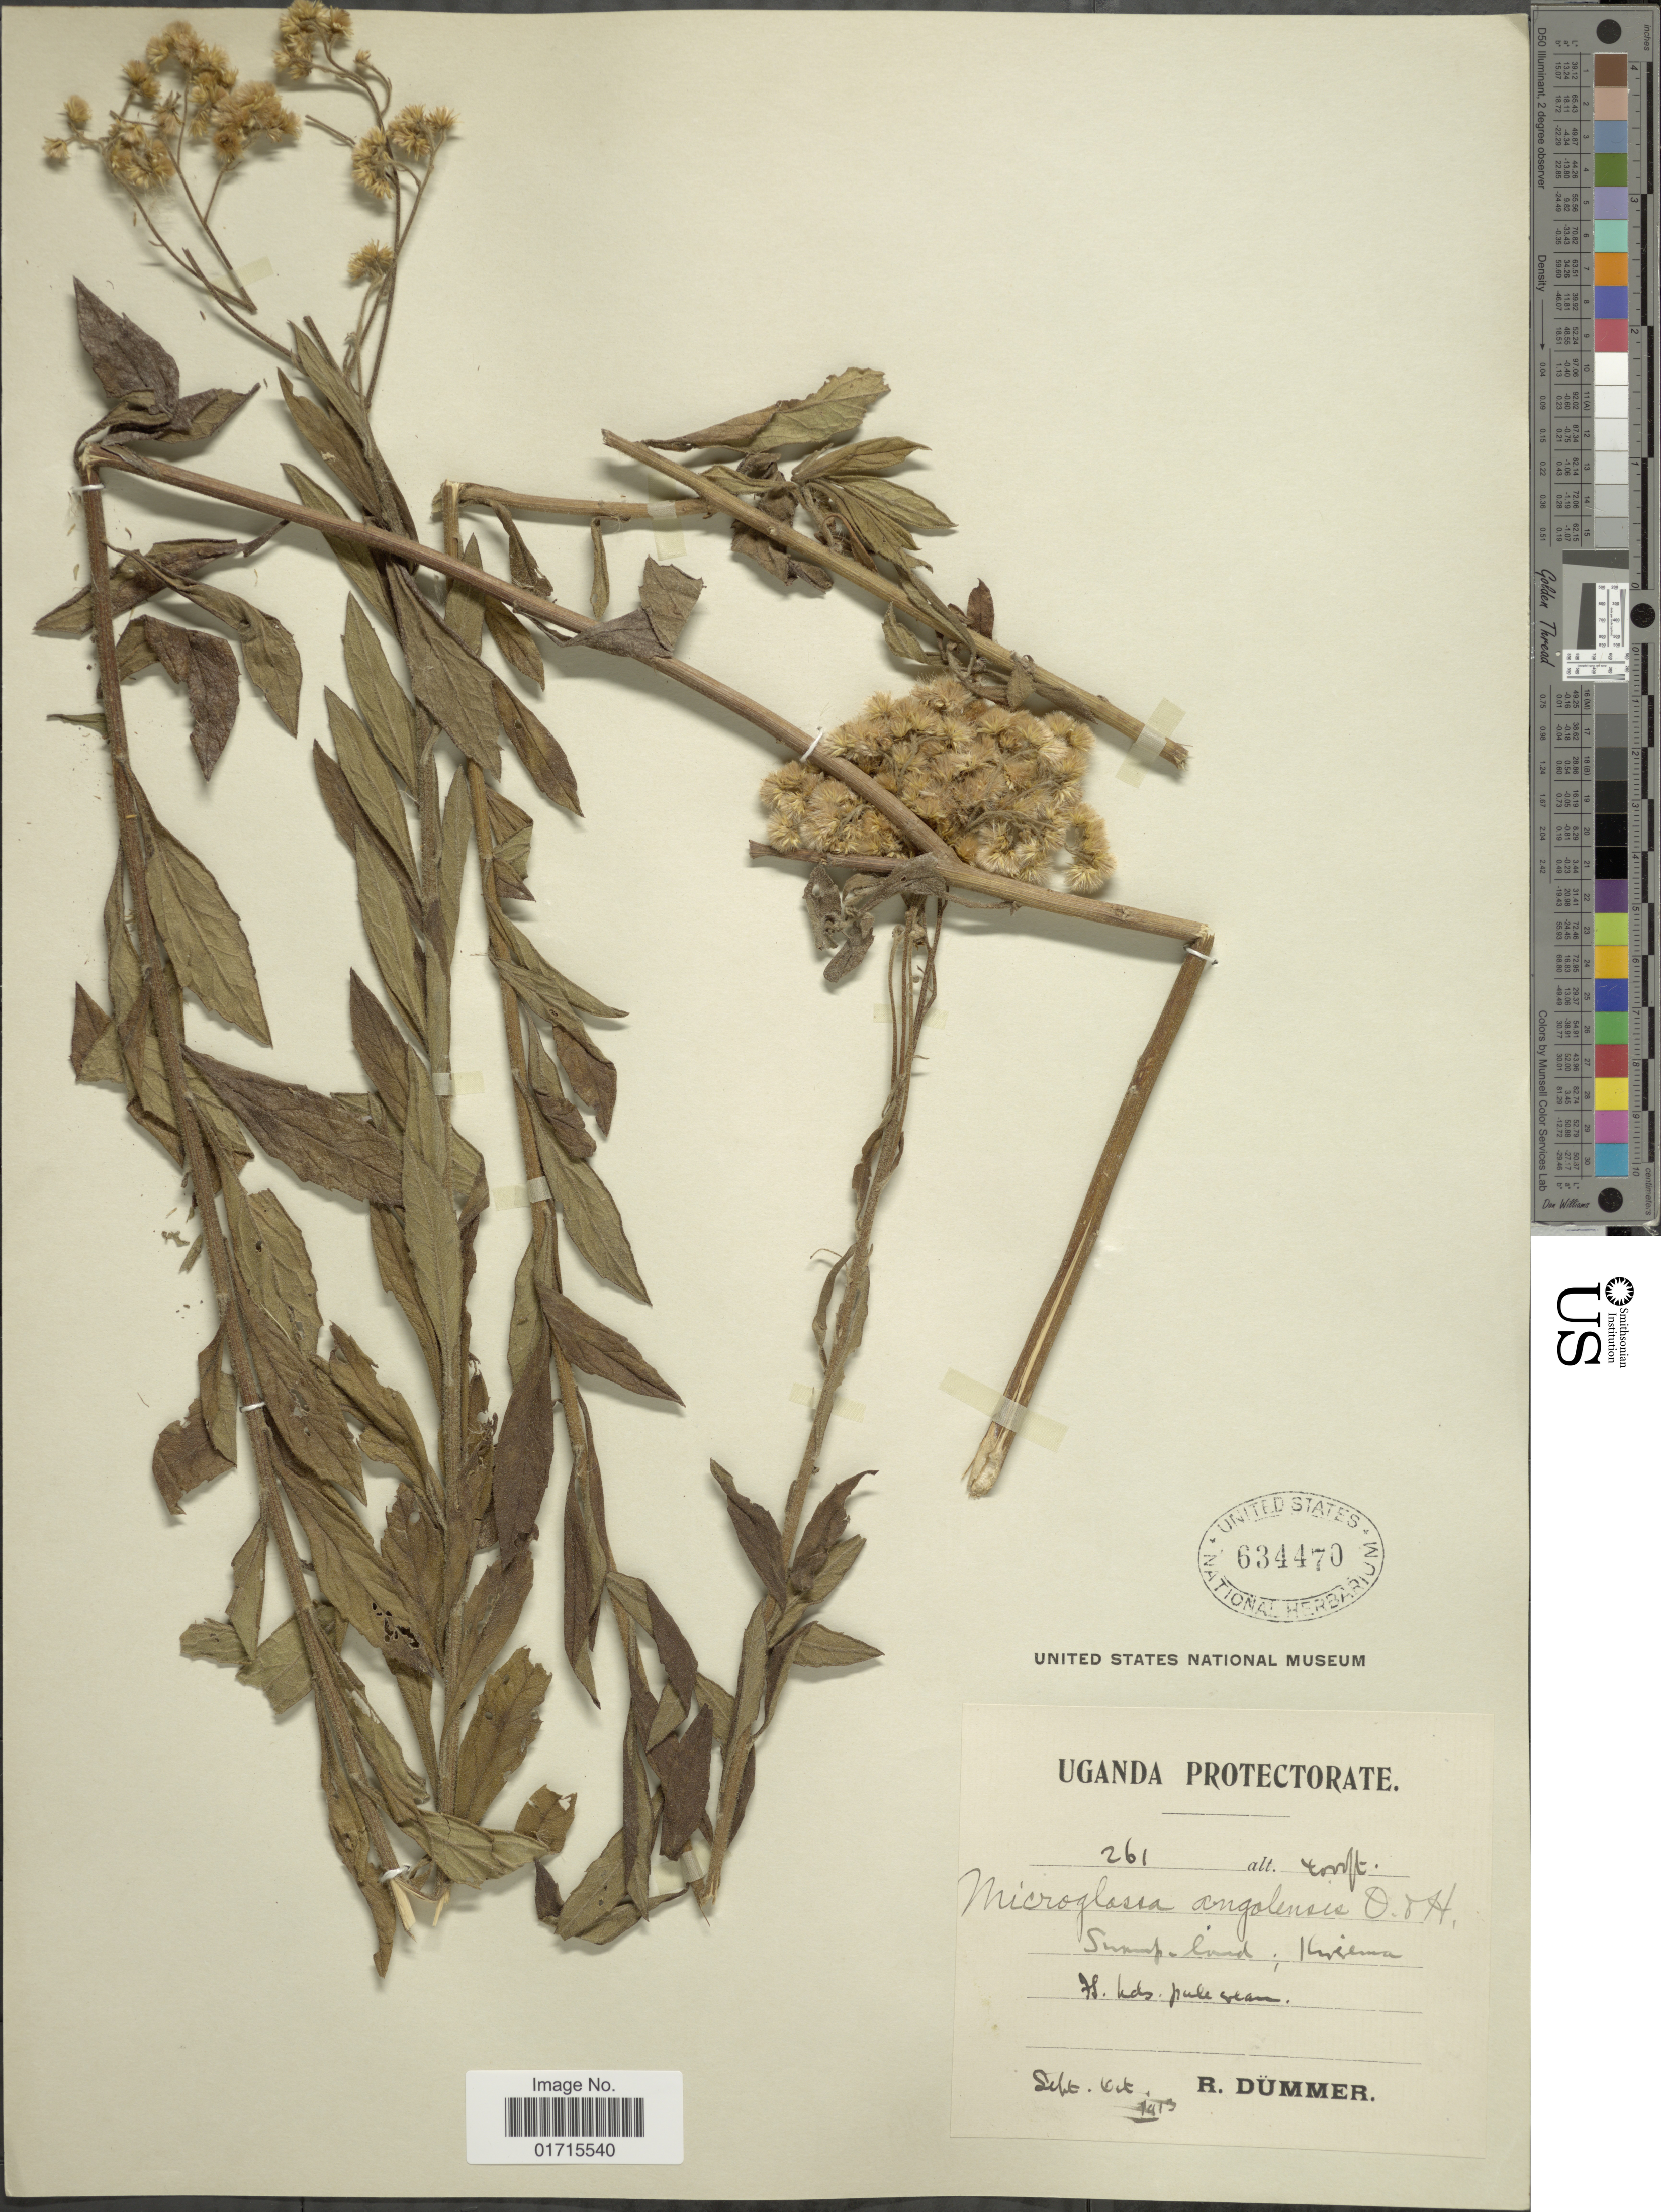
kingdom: Plantae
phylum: Tracheophyta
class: Magnoliopsida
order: Asterales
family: Asteraceae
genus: Microglossa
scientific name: Microglossa angolensis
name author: Oliv. & Hiern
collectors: R. Dümmer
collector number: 261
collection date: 1913-09/1913-10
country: Uganda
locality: Uganda. Swamp land. Kirerema.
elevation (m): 1219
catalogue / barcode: US 634470